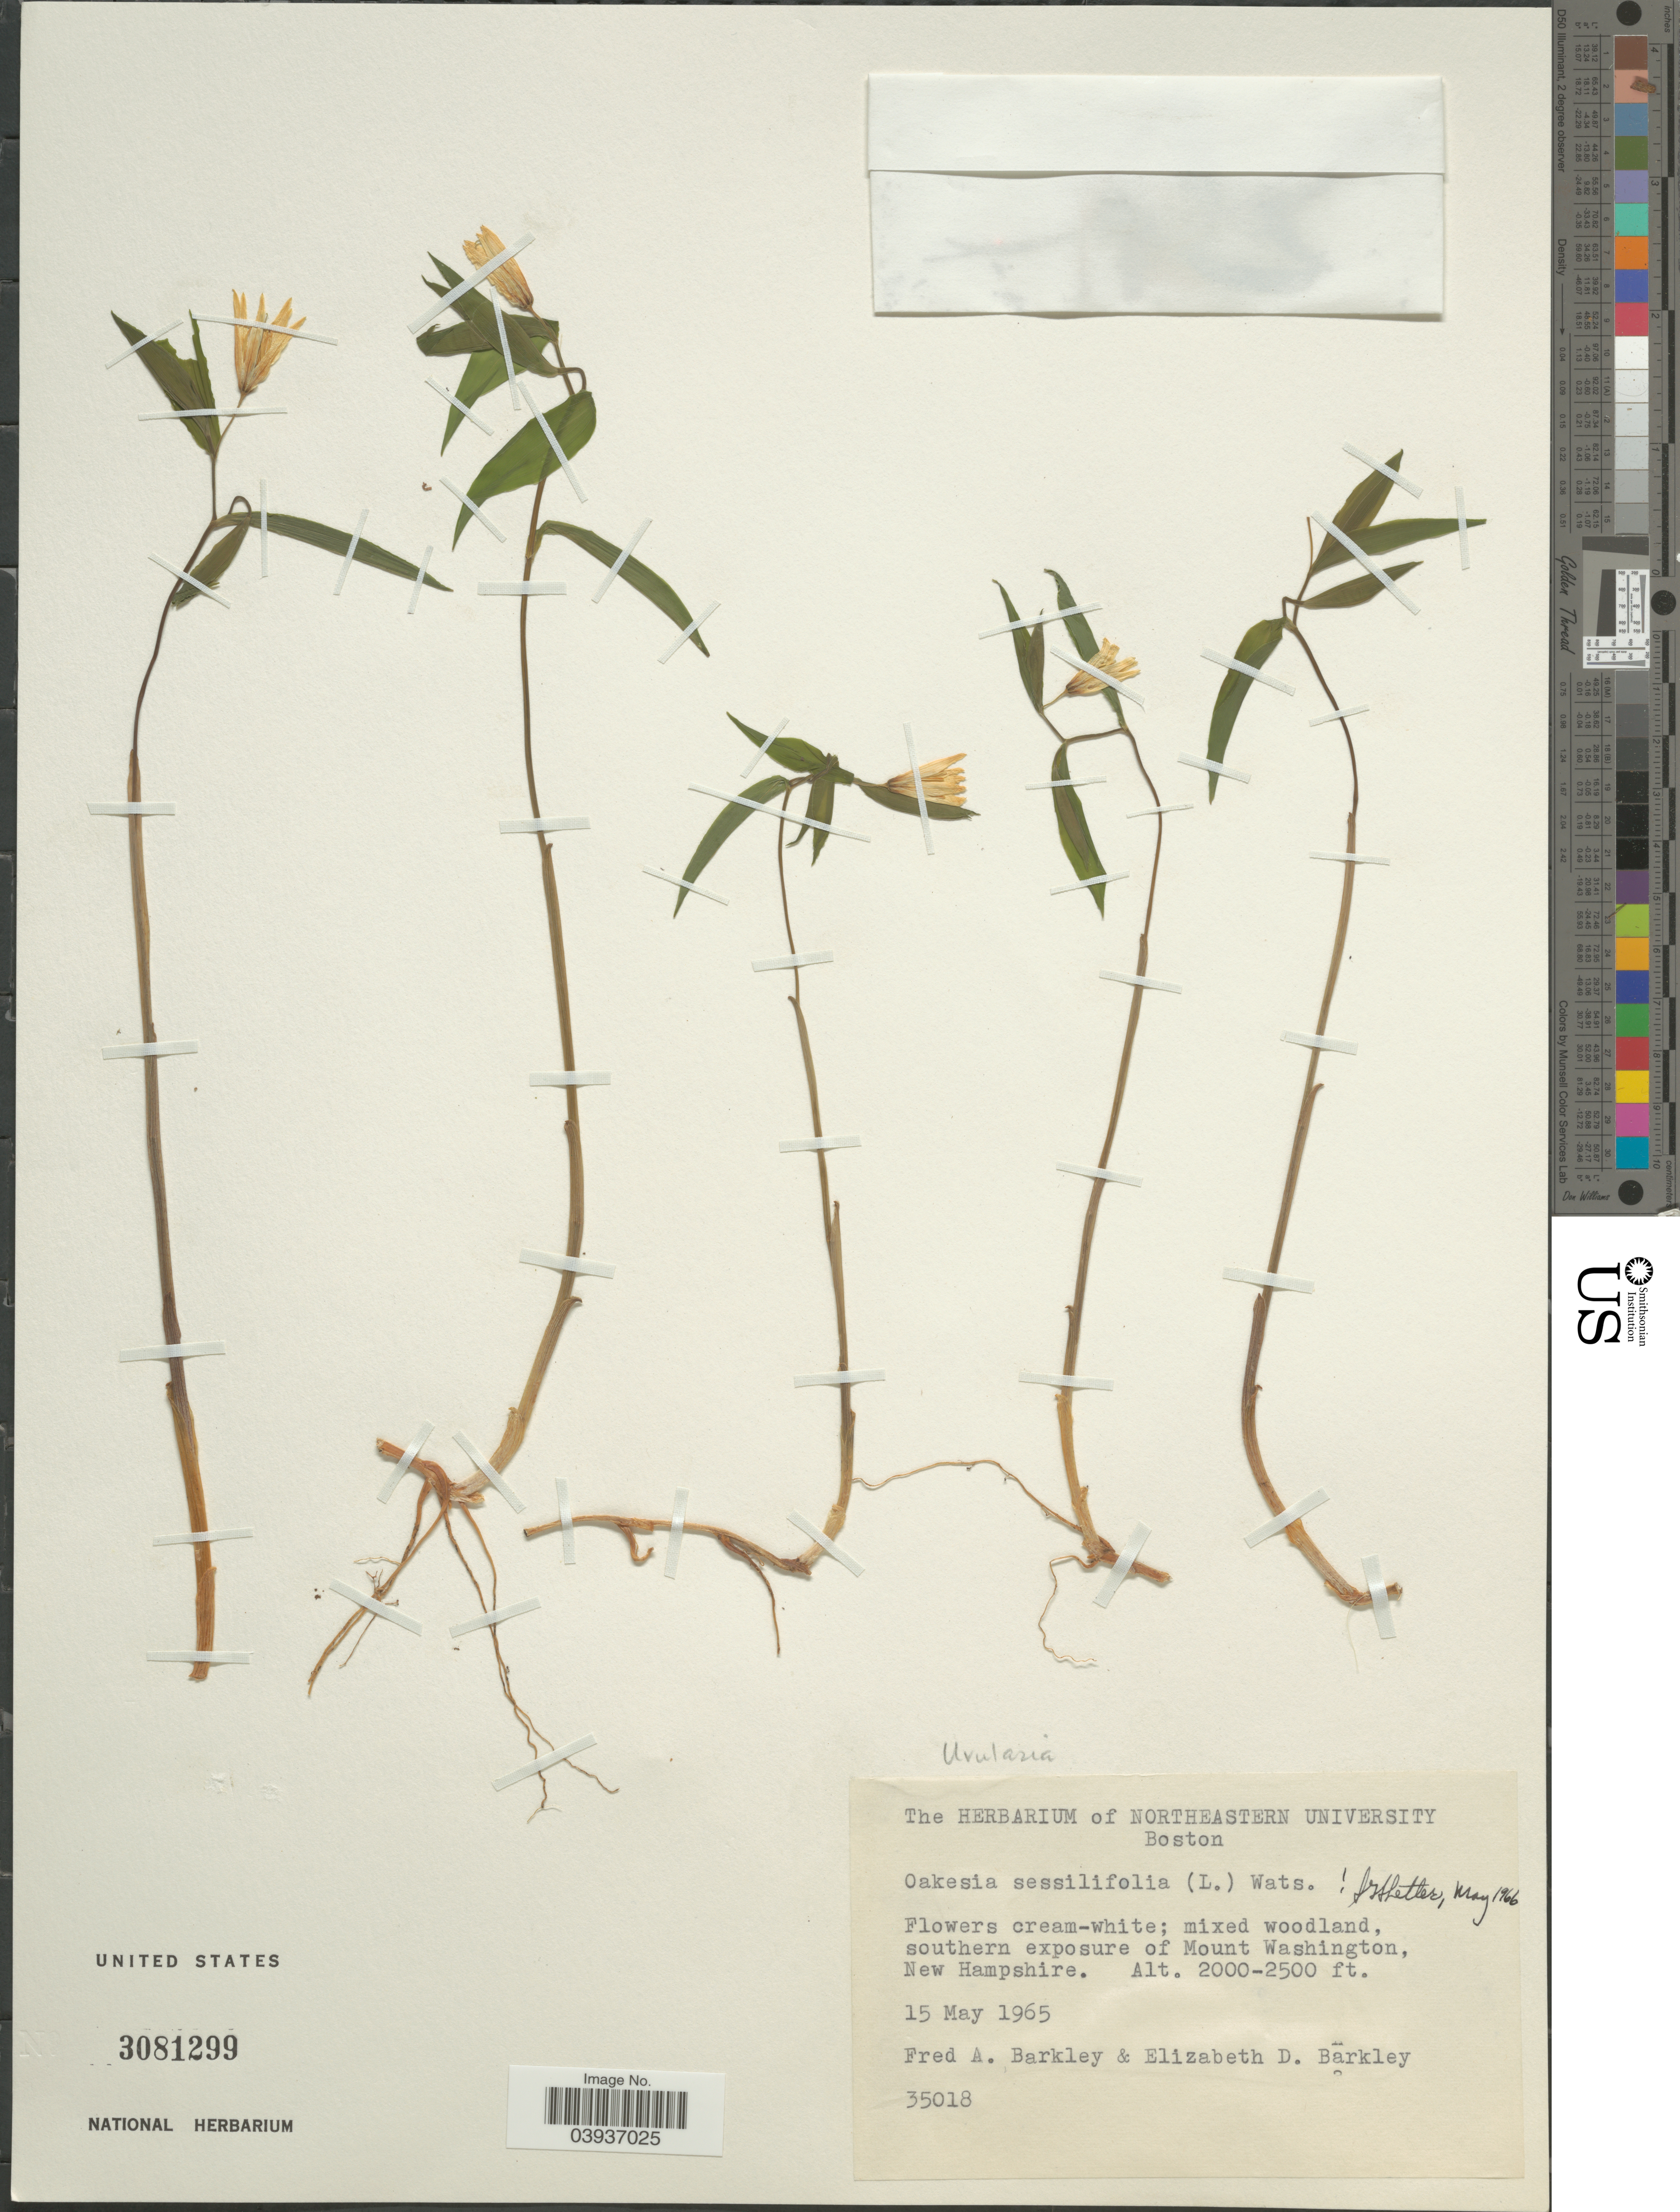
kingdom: Plantae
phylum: Tracheophyta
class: Liliopsida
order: Liliales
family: Colchicaceae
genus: Uvularia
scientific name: Uvularia sessilifolia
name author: L.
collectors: F. A. Barkley & E. D.Barkley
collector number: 35018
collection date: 1965-05-15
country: United States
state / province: New Hampshire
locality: Southern exposure of Mount Washington.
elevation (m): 610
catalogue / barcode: US 3081299